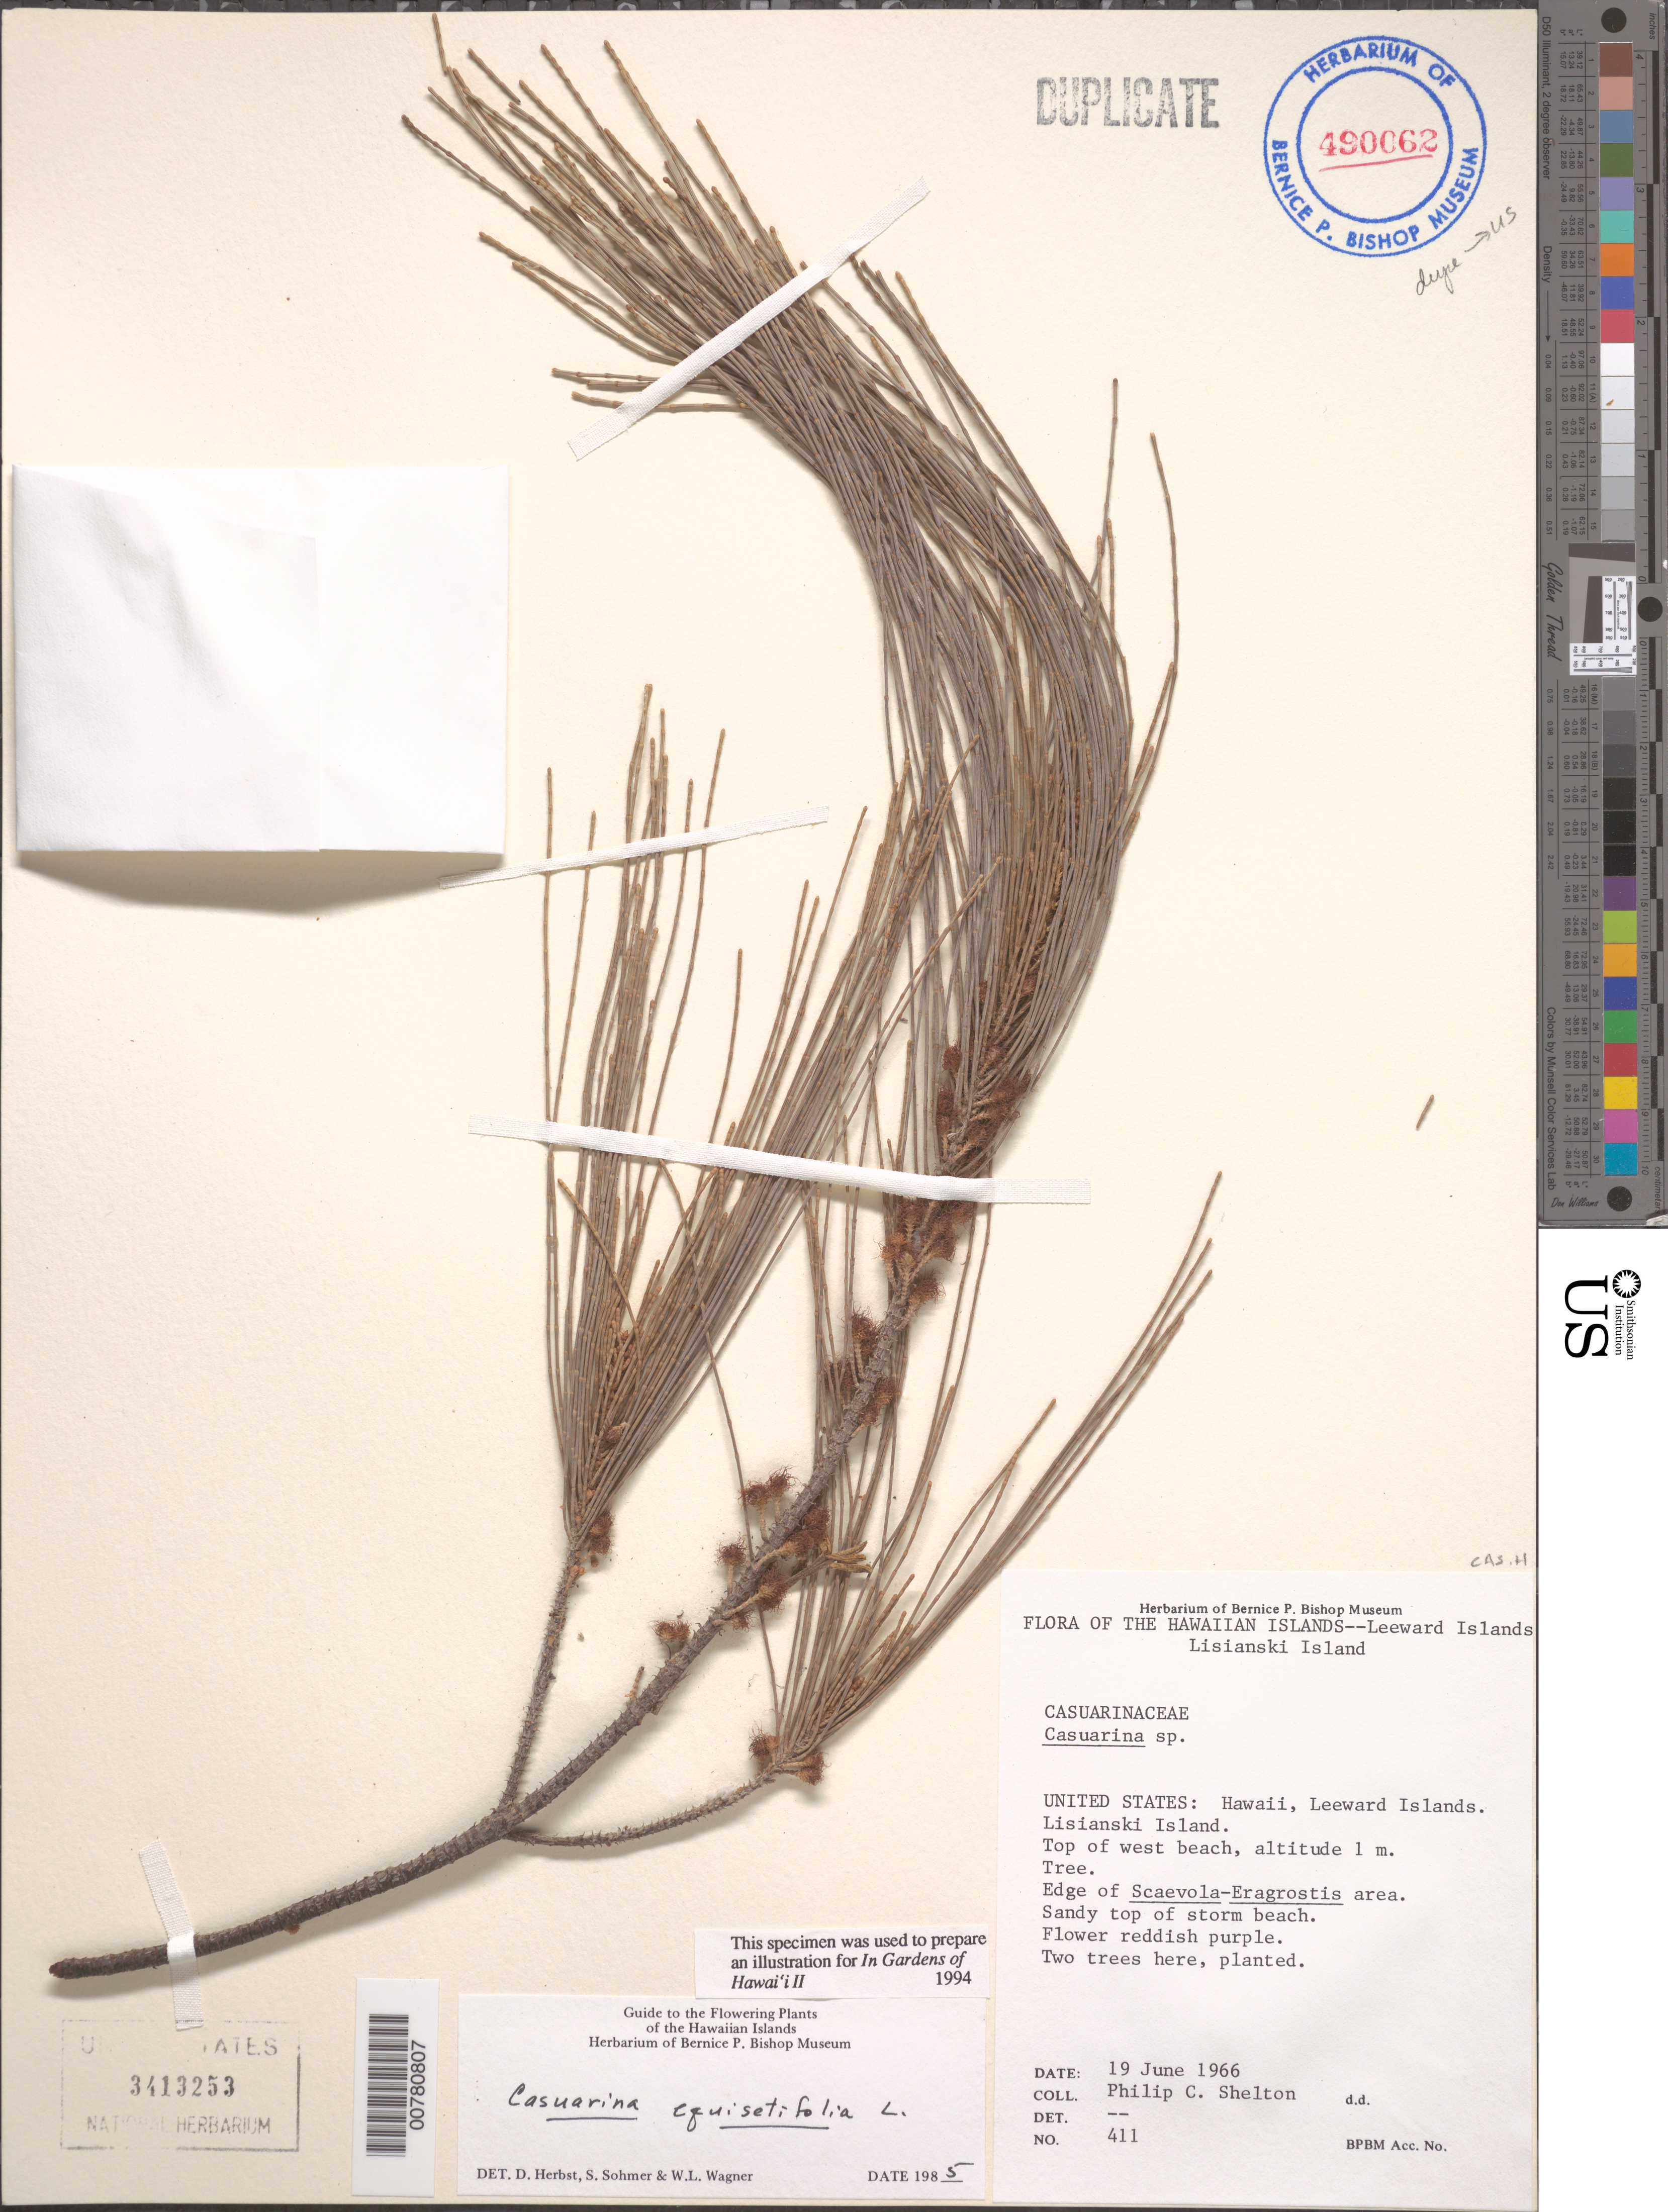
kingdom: Plantae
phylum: Tracheophyta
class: Magnoliopsida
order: Fagales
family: Casuarinaceae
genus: Casuarina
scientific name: Casuarina equisetifolia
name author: L.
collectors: P. Shelton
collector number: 411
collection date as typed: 19 Jun 1966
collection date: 1966-06-19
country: United States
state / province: Hawaii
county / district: Honolulu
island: Lisianski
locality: Hawaii, Leeward Islands. Lisianski Island. Top of west beach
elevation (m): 1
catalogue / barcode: US 3413253